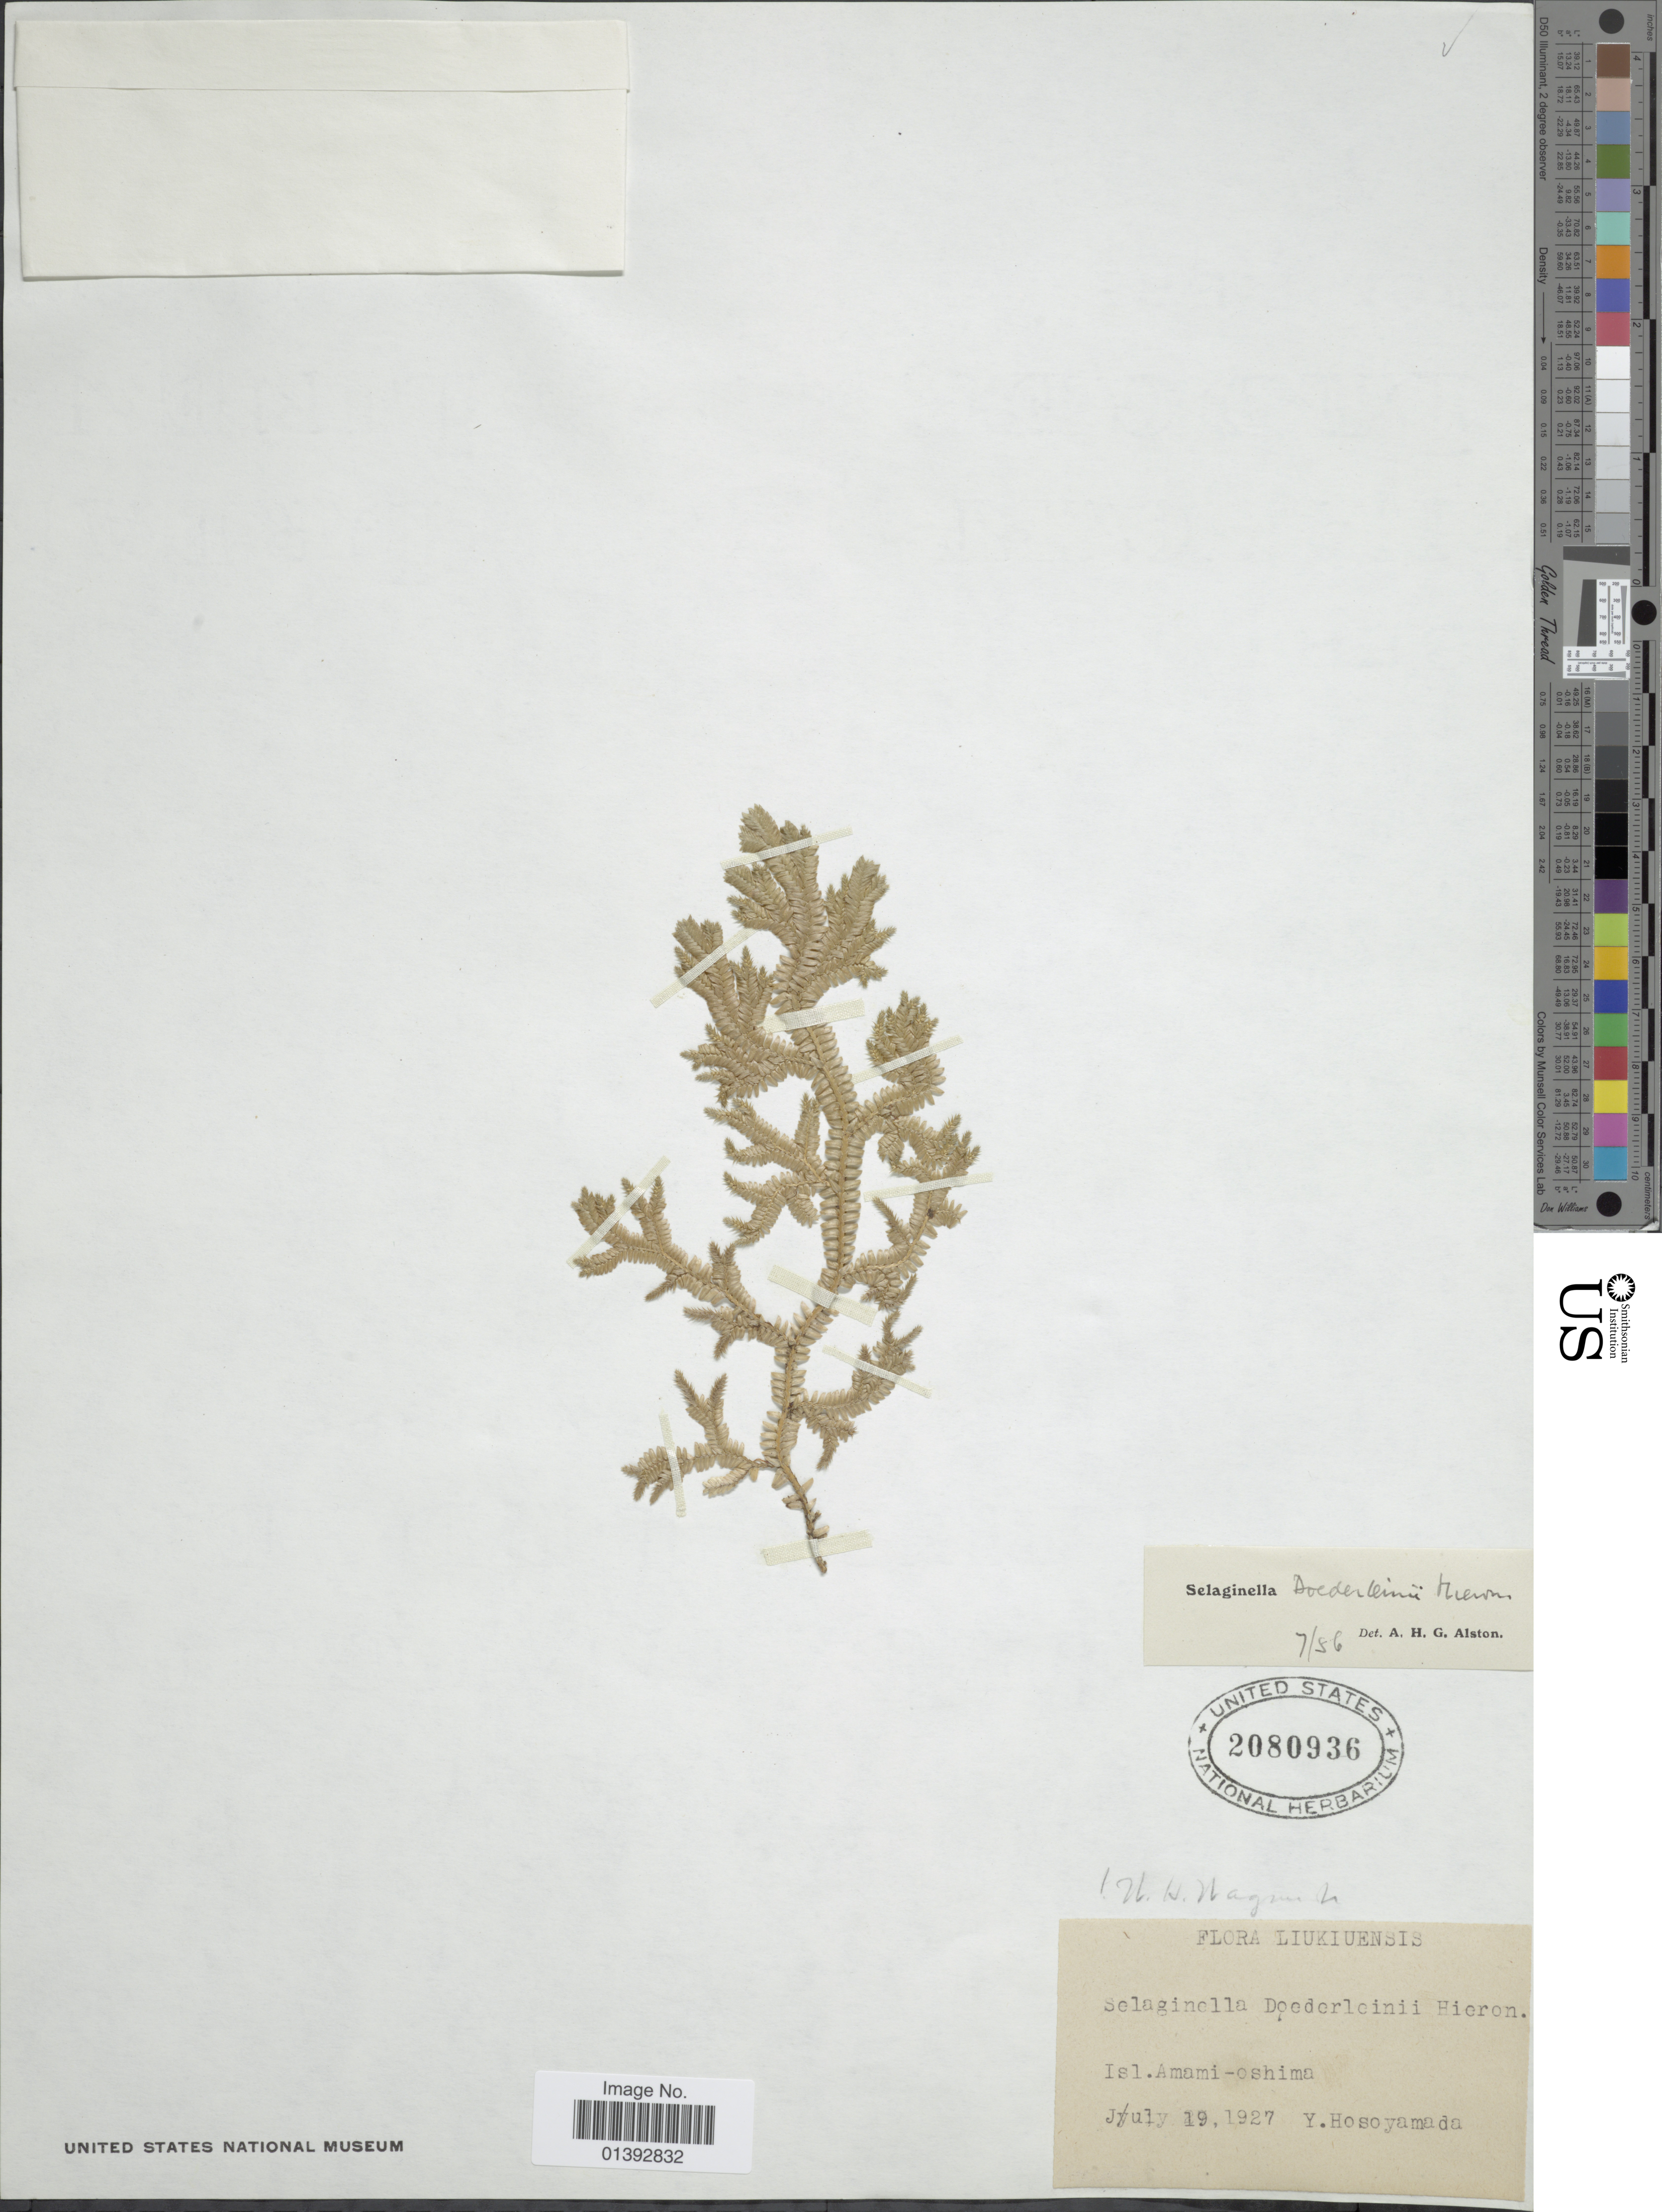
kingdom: Plantae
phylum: Tracheophyta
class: Lycopodiopsida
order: Selaginellales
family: Selaginellaceae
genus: Selaginella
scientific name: Selaginella doederleinii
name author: Hieron.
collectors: Y. Hosoyamada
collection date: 1927-07-19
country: Japan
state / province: Kagosima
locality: Liukiuensis, Isl. Amami-oshima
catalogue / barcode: US 2080936